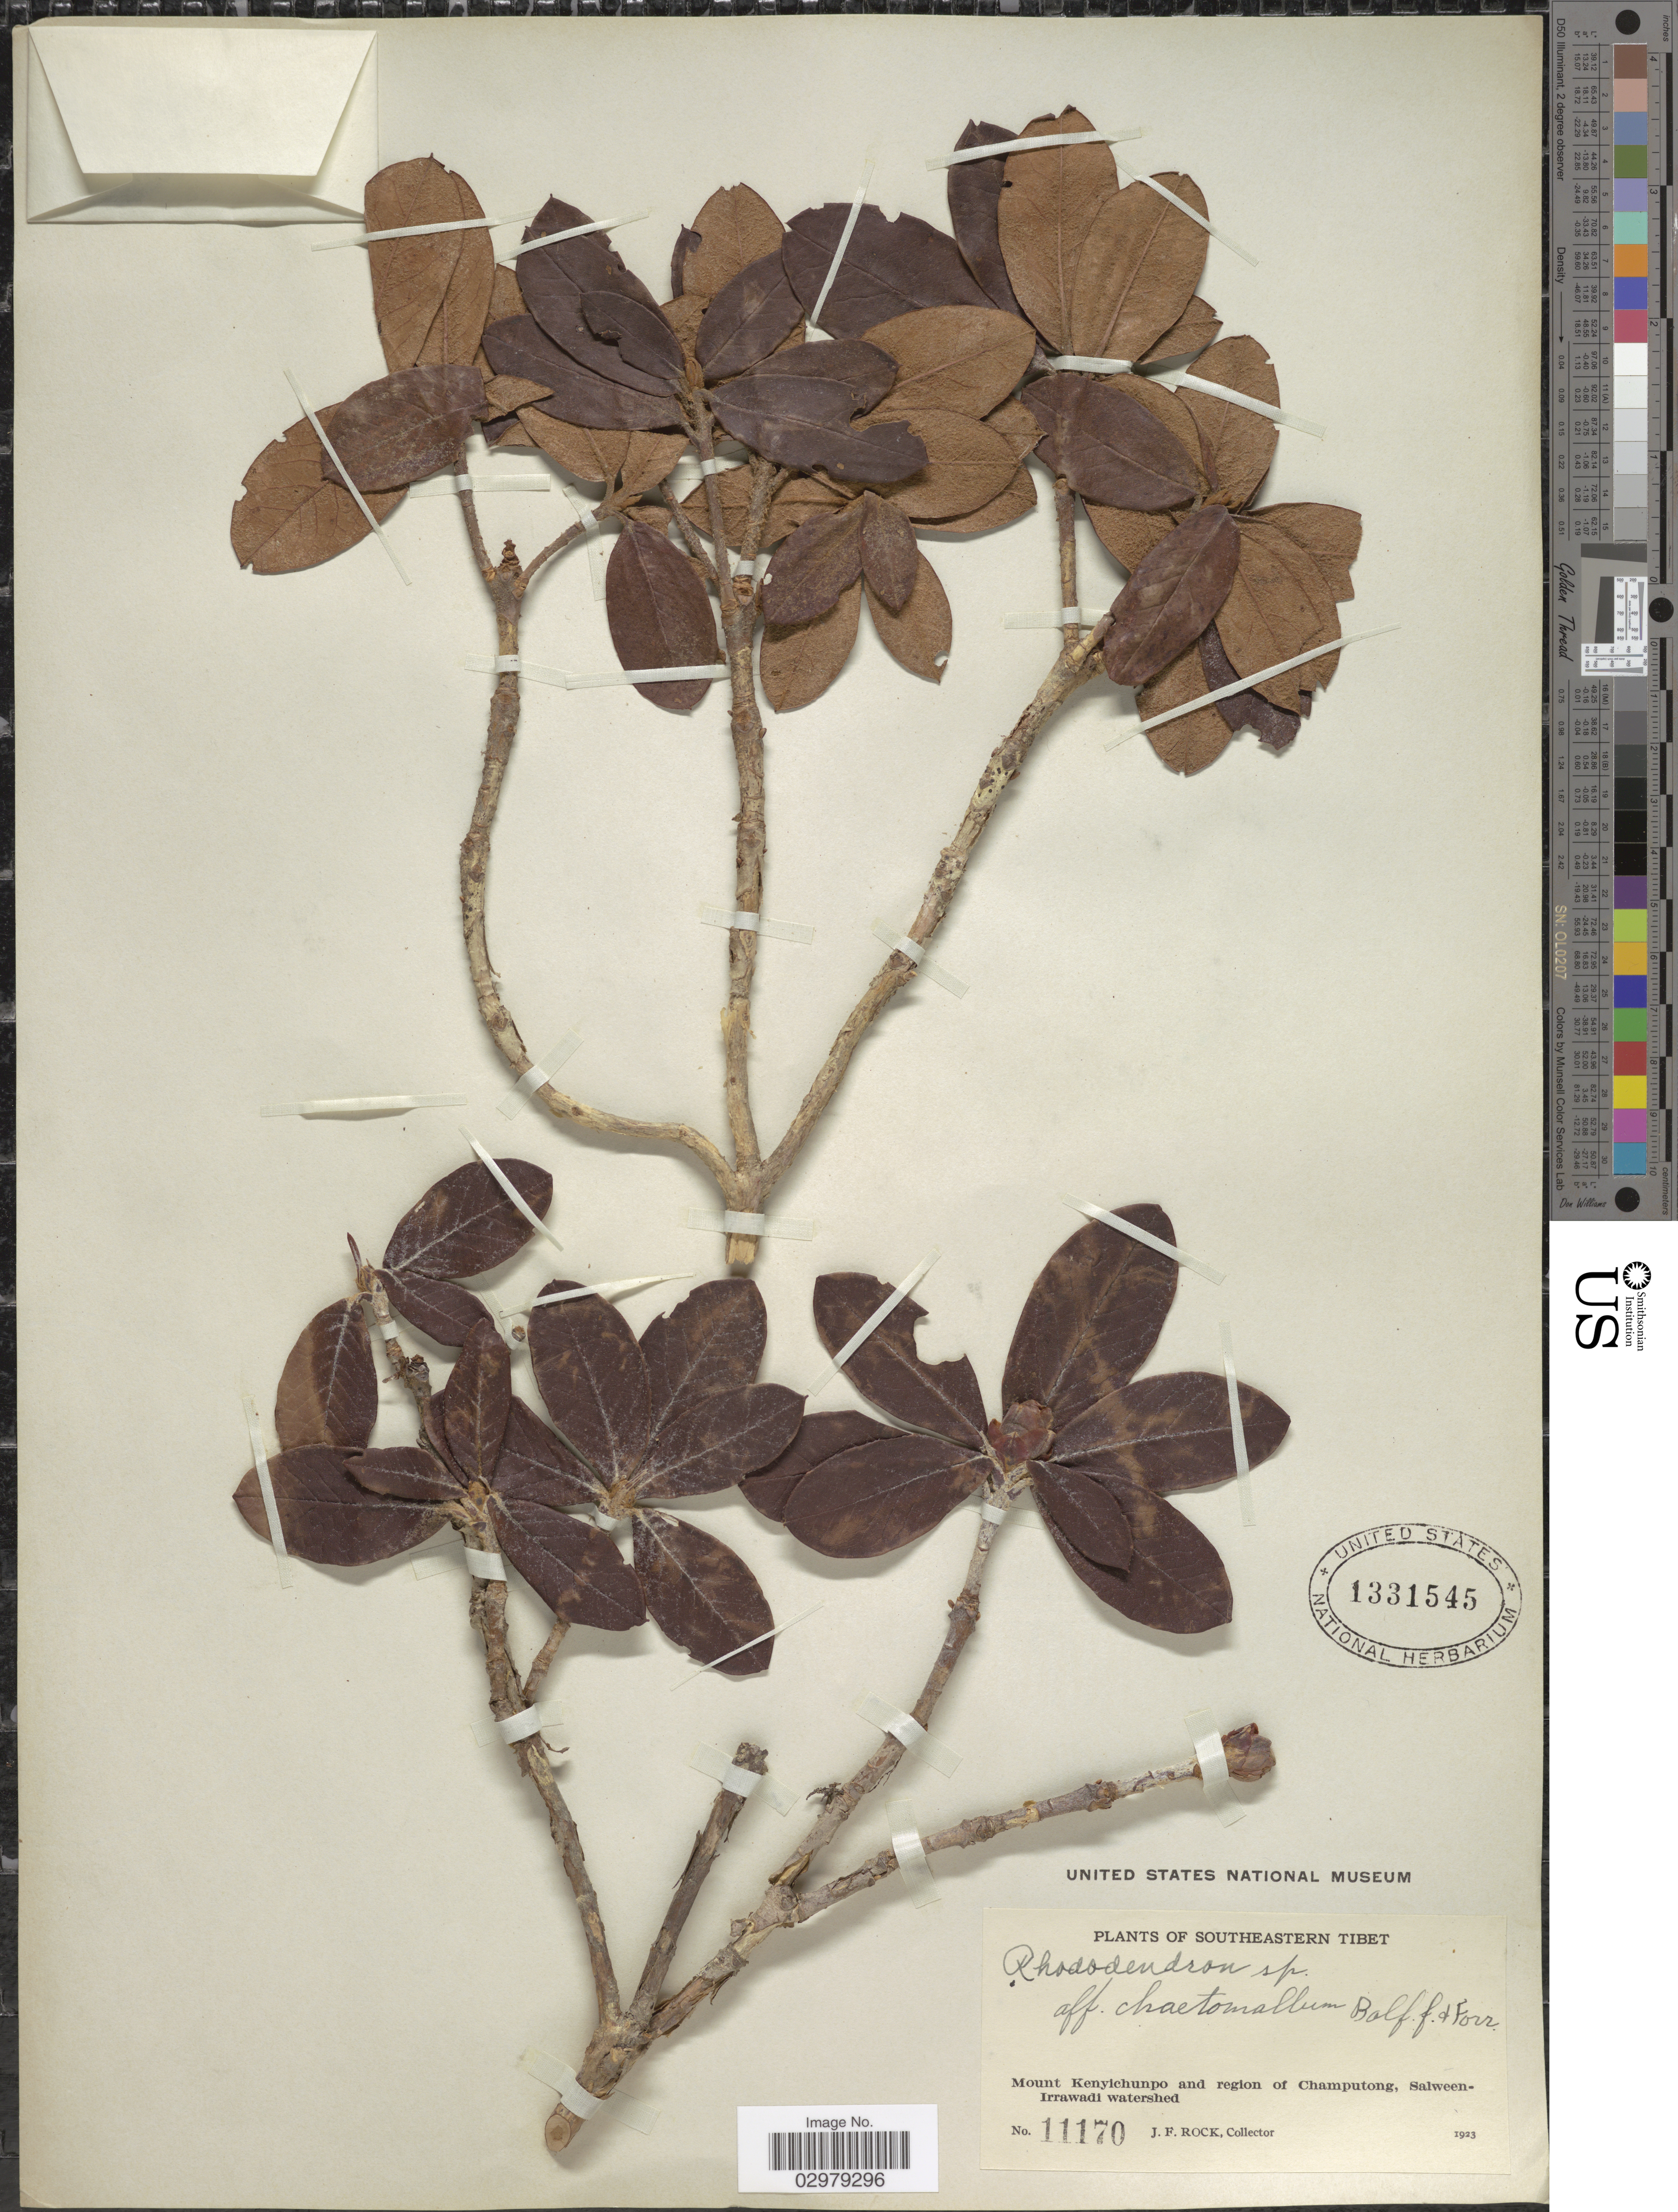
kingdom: Plantae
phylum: Tracheophyta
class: Magnoliopsida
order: Ericales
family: Ericaceae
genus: Rhododendron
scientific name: Rhododendron sp.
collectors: J. Rock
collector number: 11170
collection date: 1923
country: China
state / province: Xizang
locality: Southeastern Tibet. Mount Kenyichunpo and region of Champutong, Salween-Irrawadi watershed.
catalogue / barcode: US 1331545